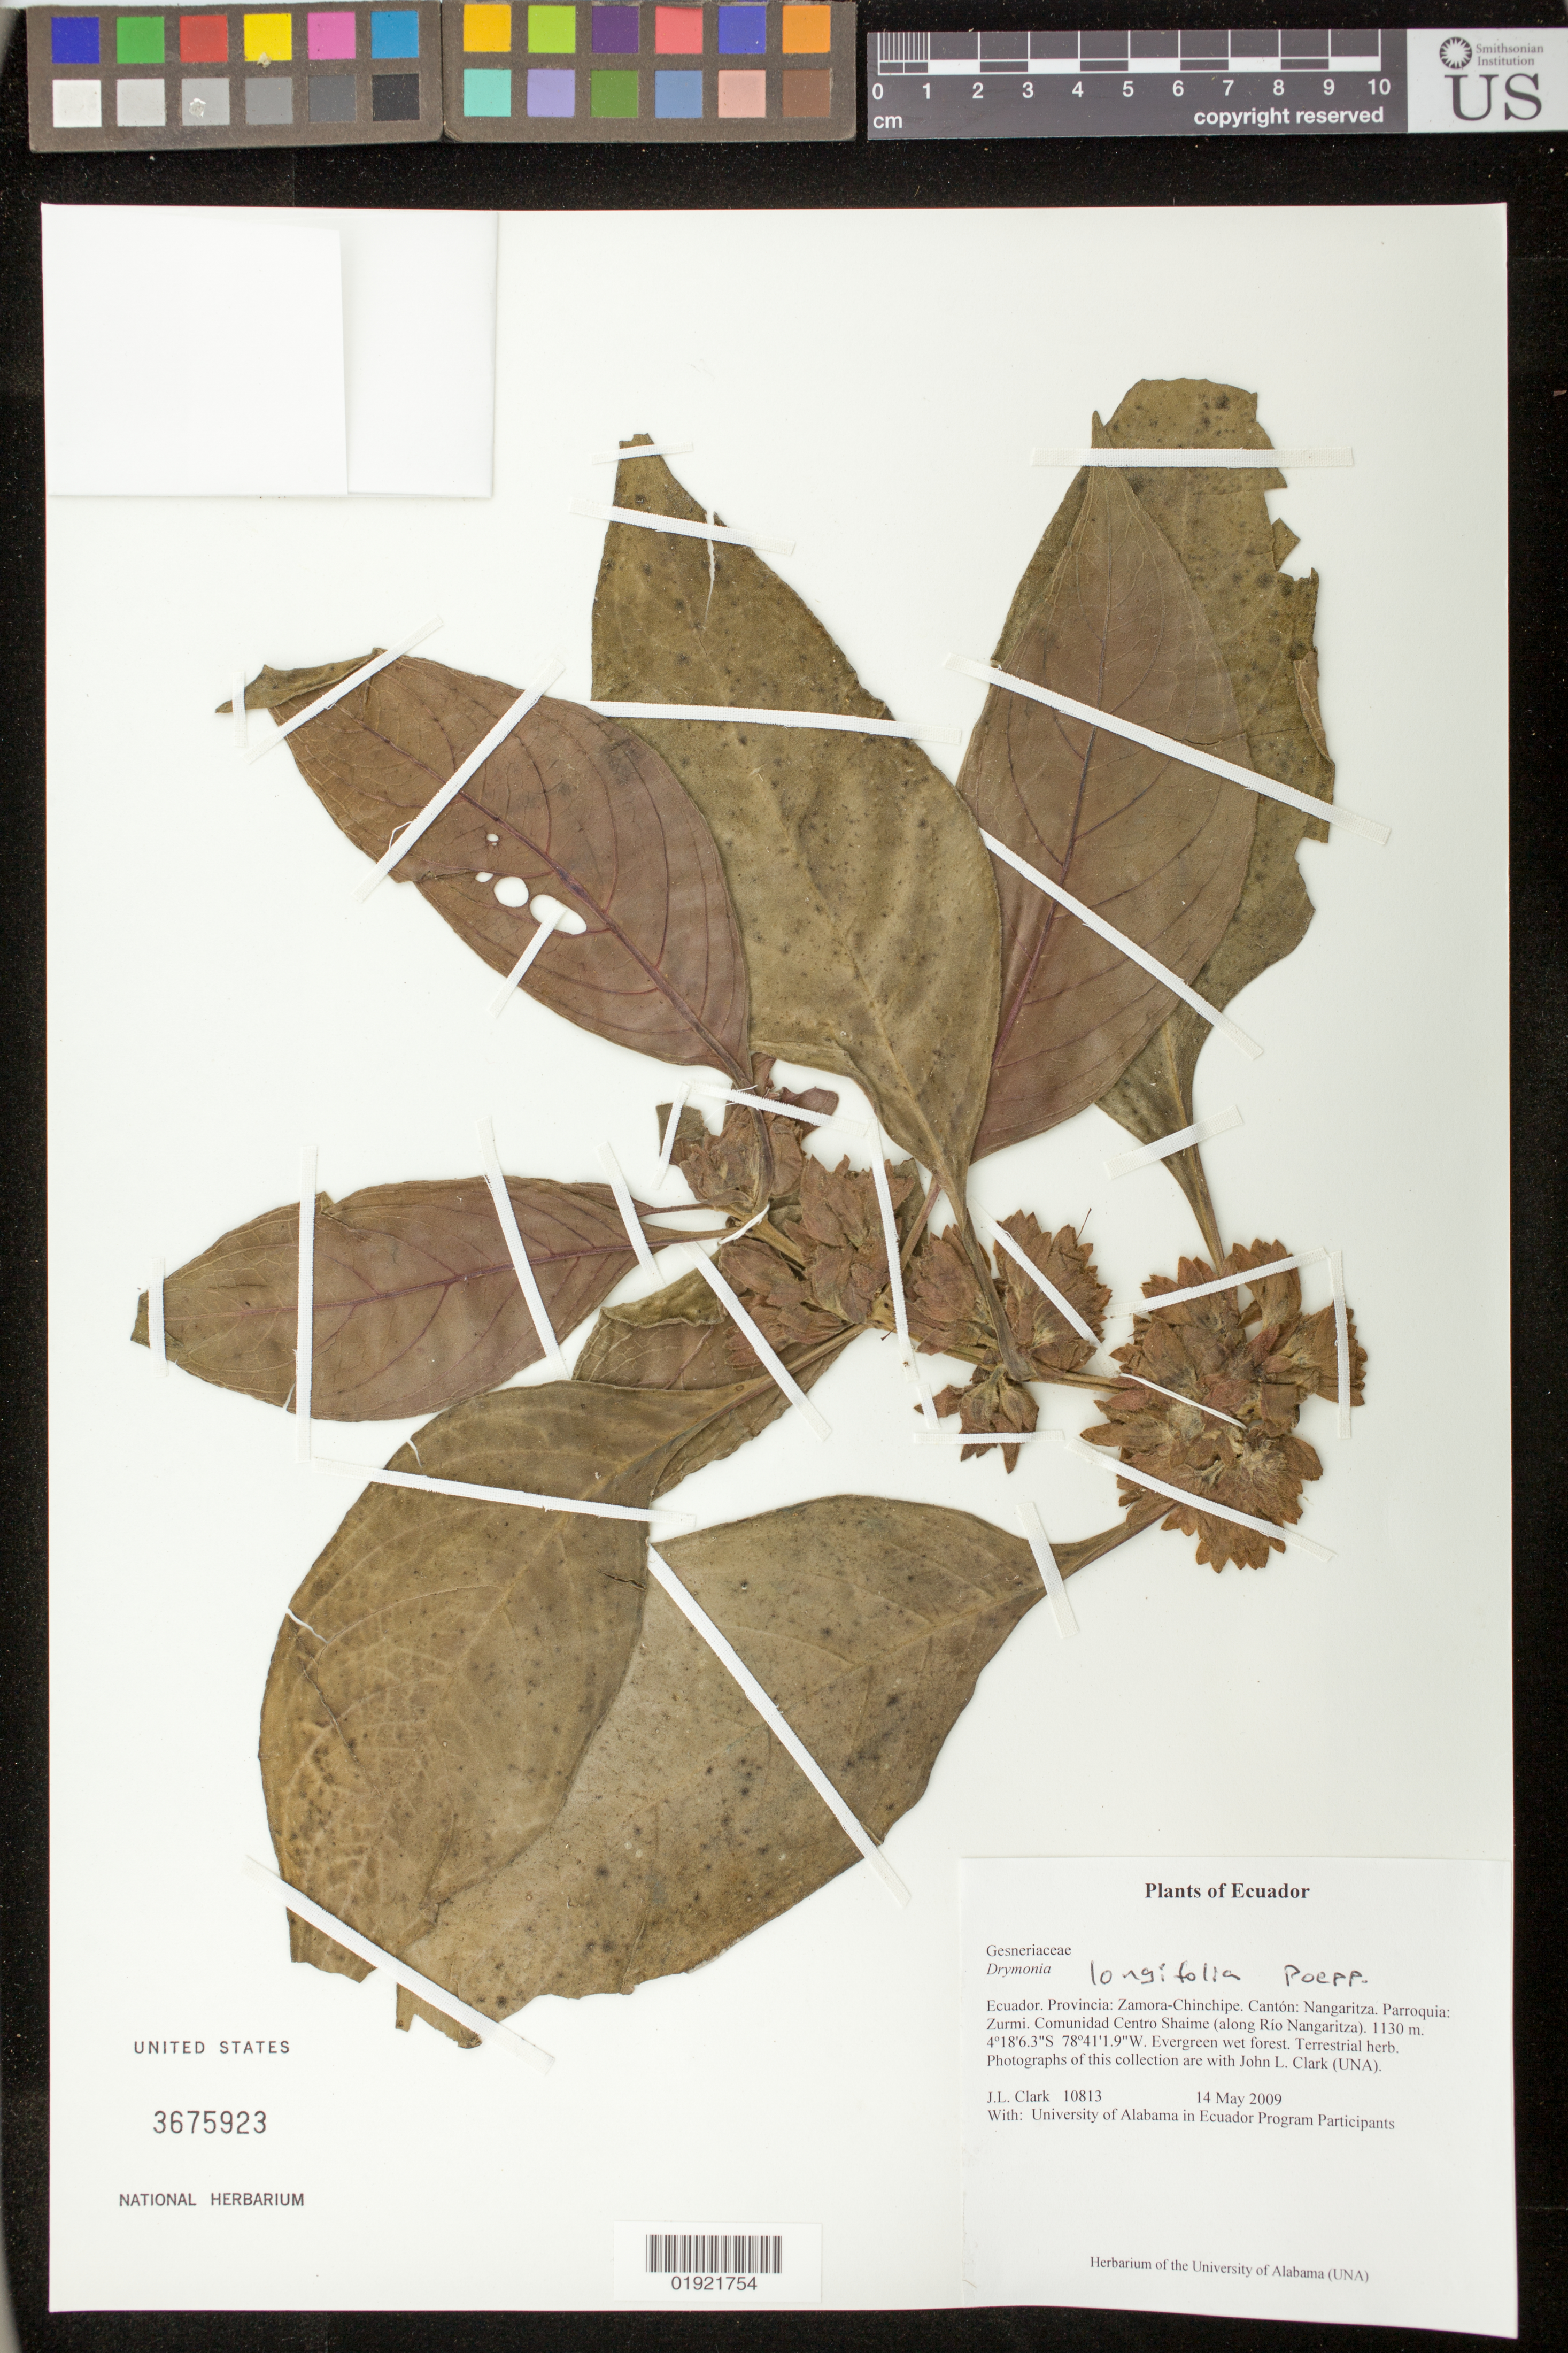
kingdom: Plantae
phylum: Tracheophyta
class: Magnoliopsida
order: Lamiales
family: Gesneriaceae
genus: Drymonia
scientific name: Drymonia longifolia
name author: Poepp.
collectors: J. L. Clark & University of Alabama in Ecuador Program participants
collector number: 10813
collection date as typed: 14 May 2009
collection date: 2009-05-14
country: Ecuador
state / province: Zamora-Chinchipe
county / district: Nangaritza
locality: Parroquia: Zurmi. Communidad Centro Shaime (along Rio Nangaritza)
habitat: Evergreen wet forest.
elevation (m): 1130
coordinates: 4 18 6.3 S, 78 41 1.9 W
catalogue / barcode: US 3675923